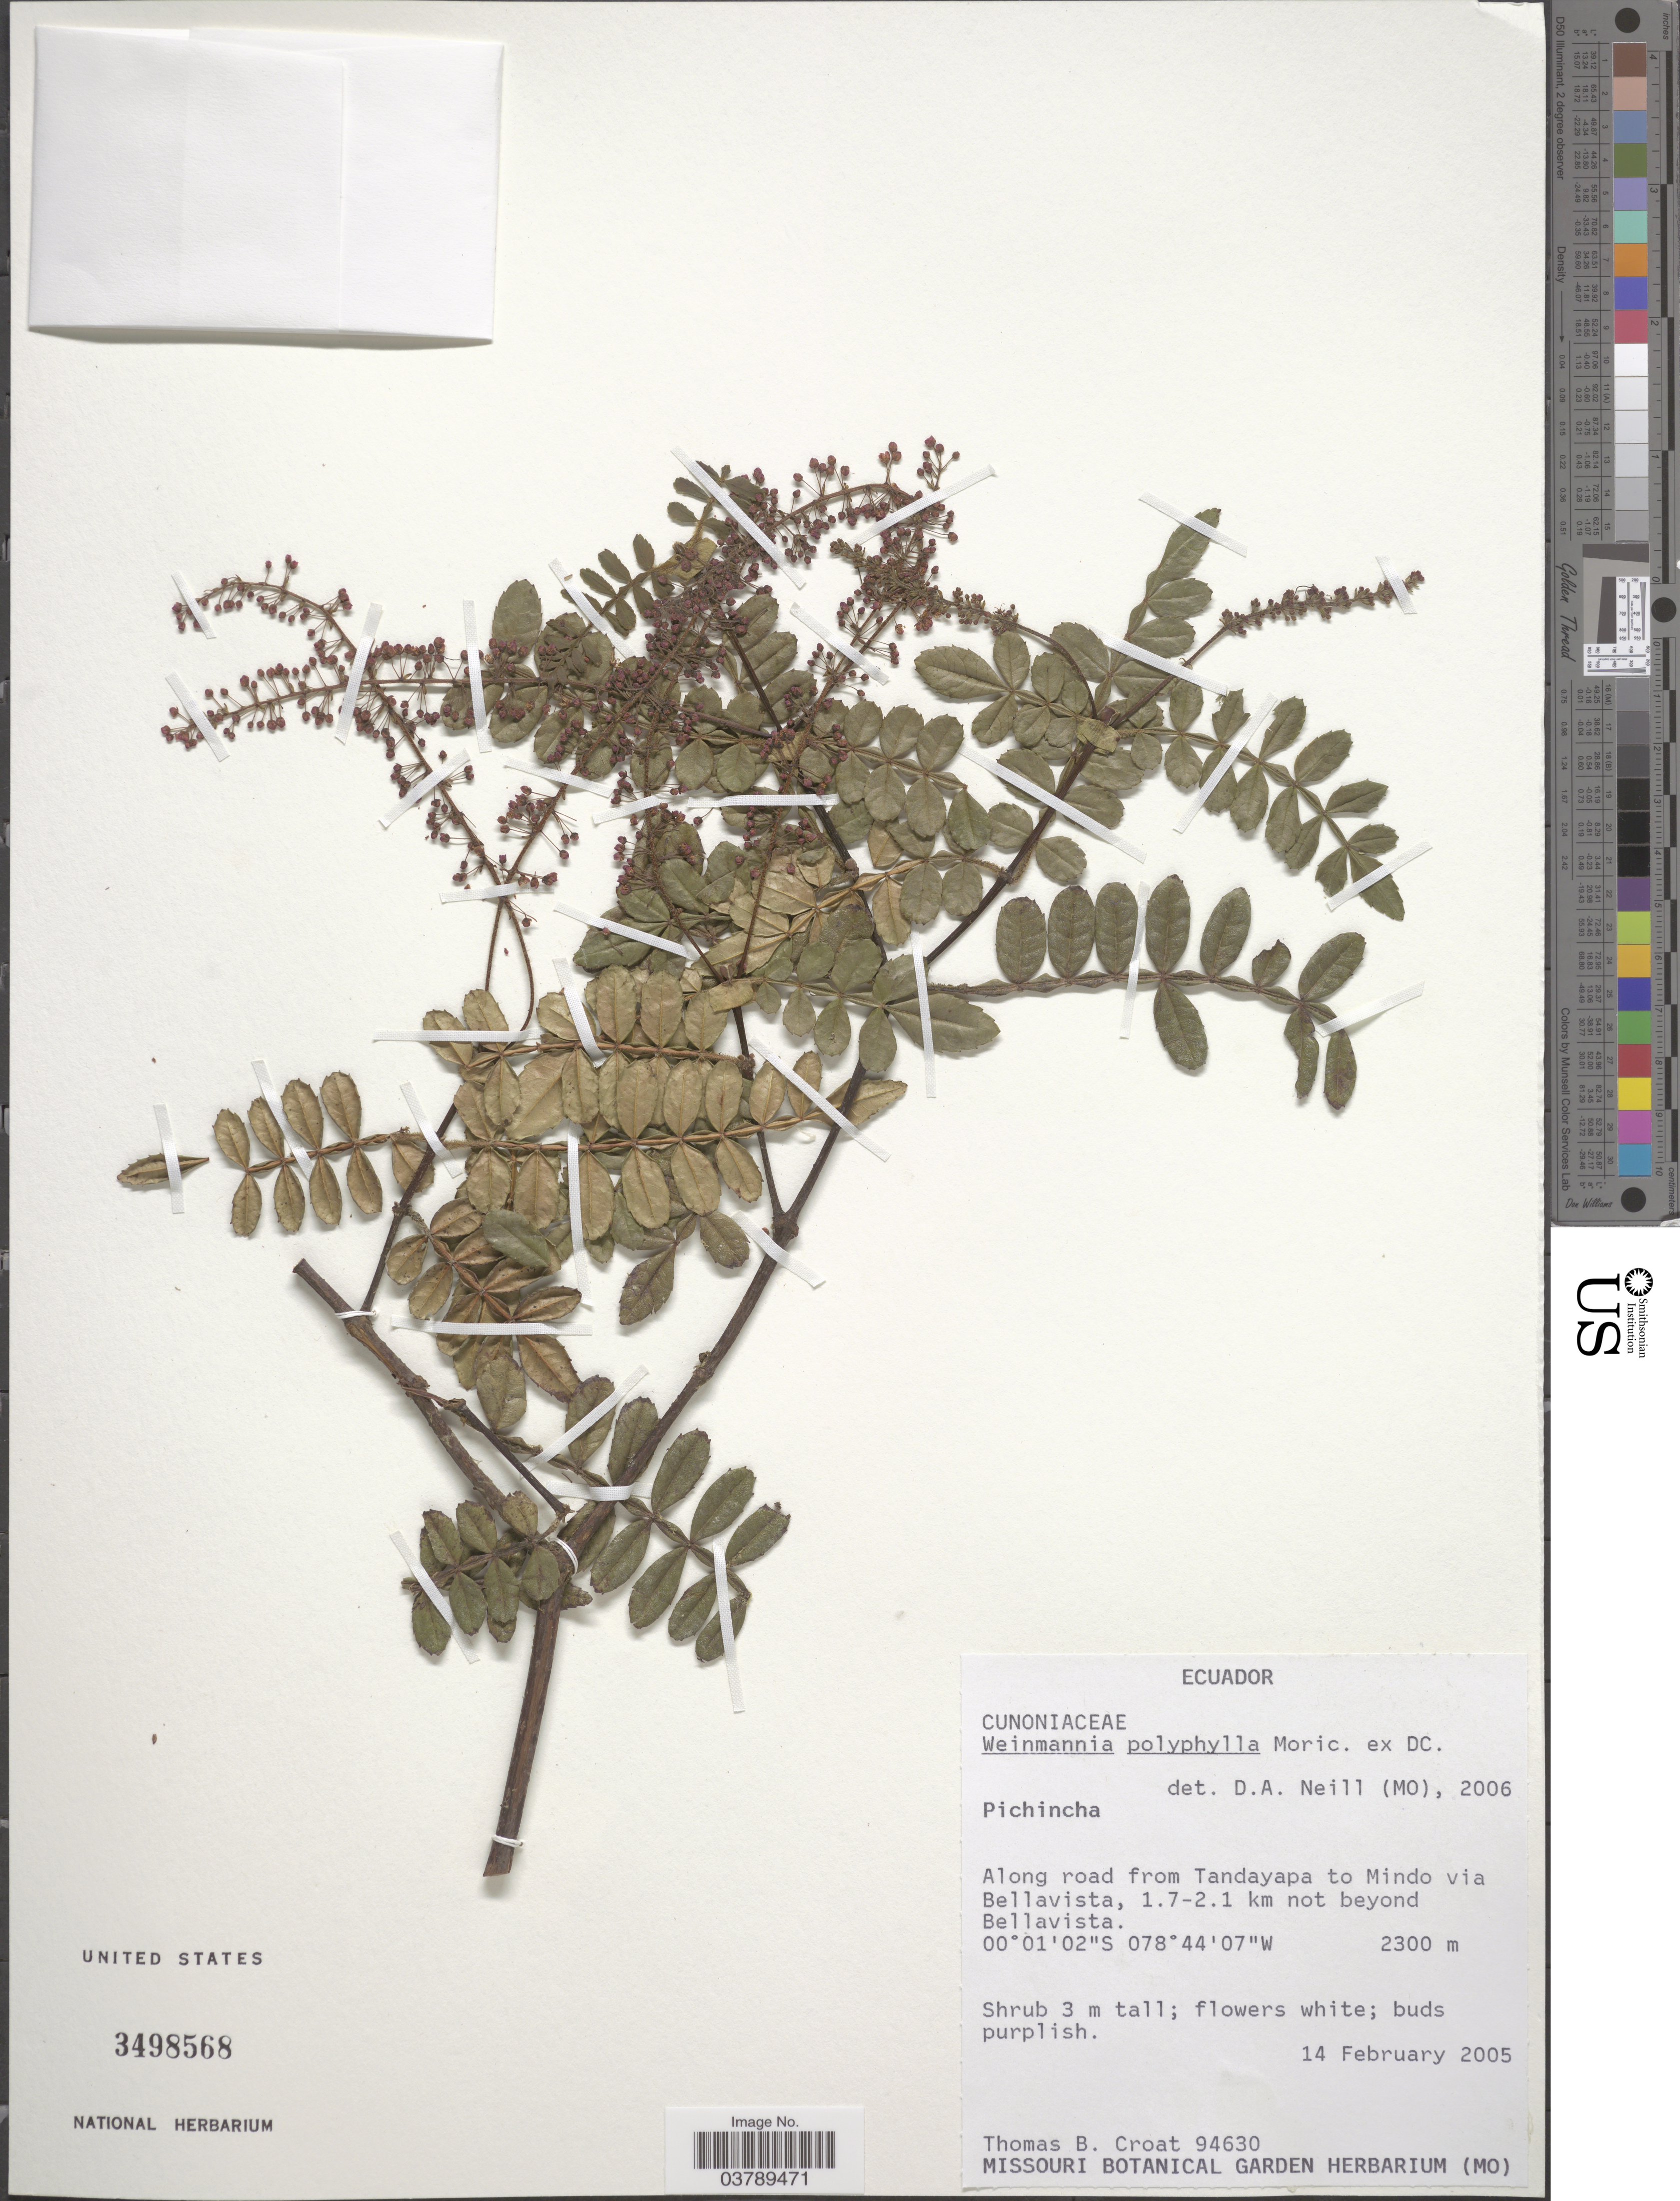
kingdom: Plantae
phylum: Tracheophyta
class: Magnoliopsida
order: Oxalidales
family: Cunoniaceae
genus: Weinmannia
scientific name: Weinmannia polyphylla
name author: Moric. ex DC.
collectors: T. B. Croat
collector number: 94630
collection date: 2005-02-14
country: Ecuador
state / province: Pichincha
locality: Along road from Tandayapa to Mindo via Bellavista, 1.7-2.1 km not beyond Bellavista.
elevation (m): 2300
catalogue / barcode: US 3498568